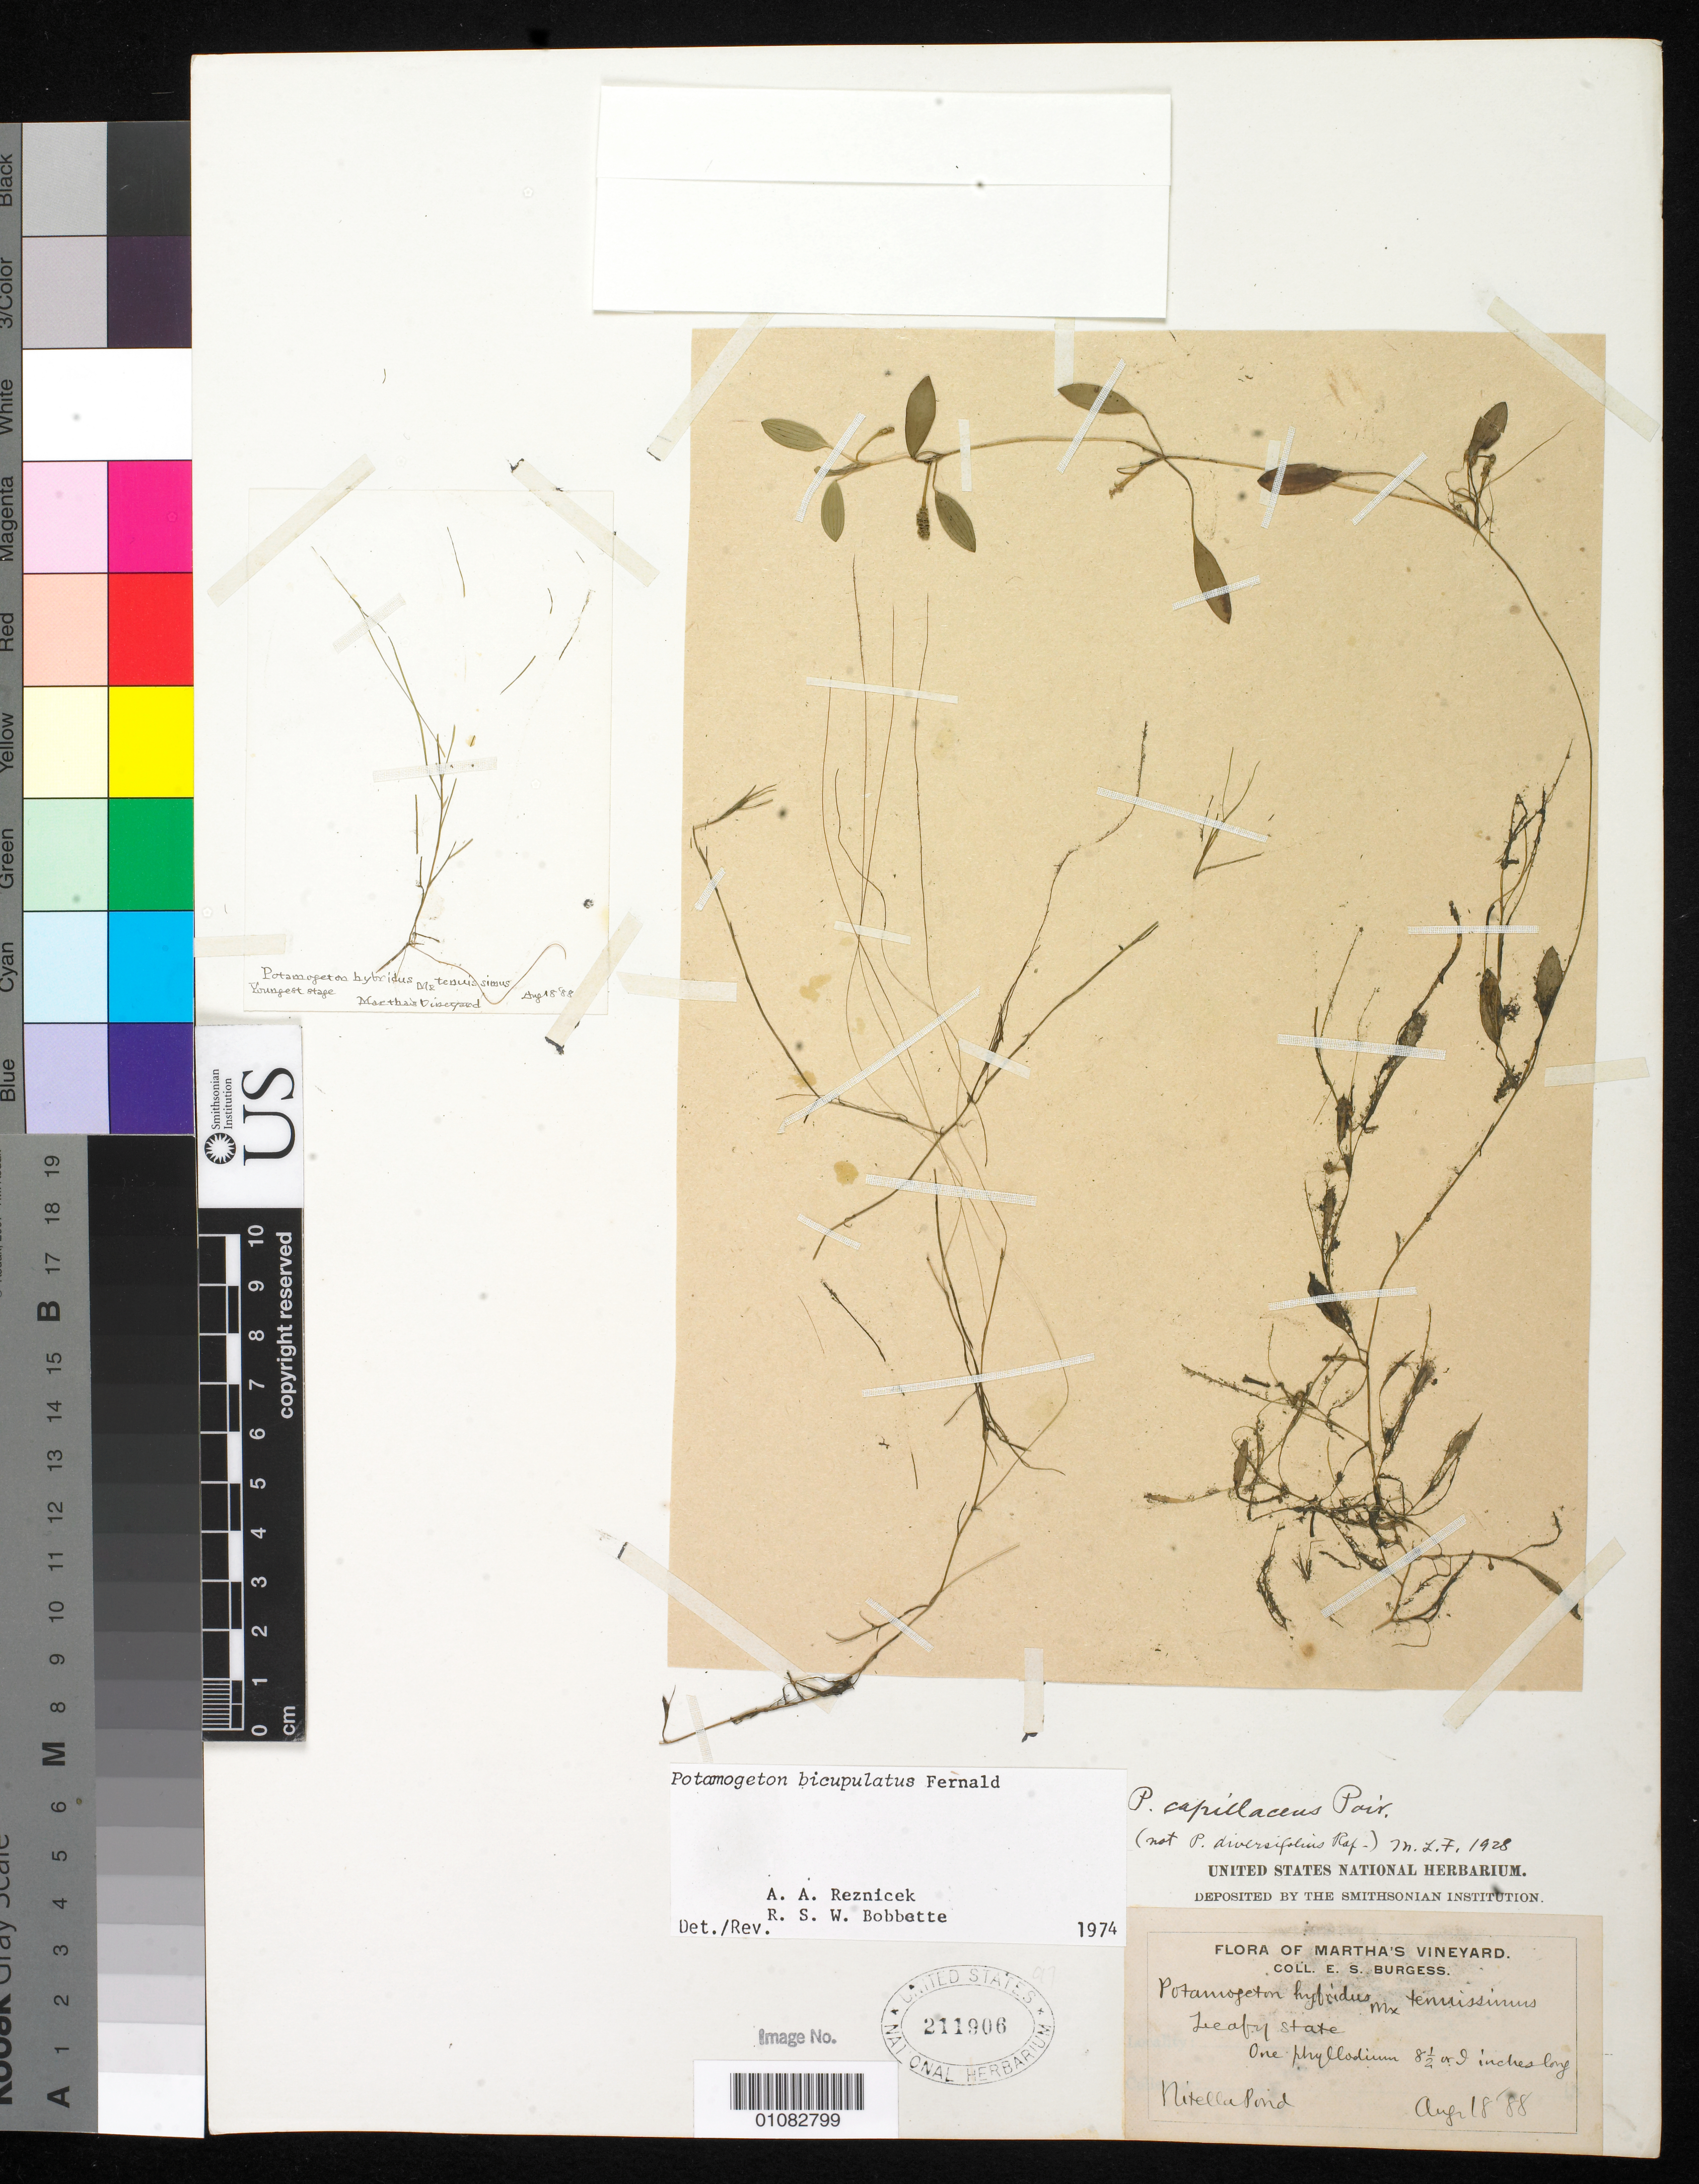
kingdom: Plantae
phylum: Tracheophyta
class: Liliopsida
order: Alismatales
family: Potamogetonaceae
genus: Potamogeton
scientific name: Potamogeton bicupulatus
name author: Fernald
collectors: E. Burgess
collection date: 1888-08-18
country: United States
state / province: Massachusetts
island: Martha's Vineyard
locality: Nitella Pond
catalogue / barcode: US 211906